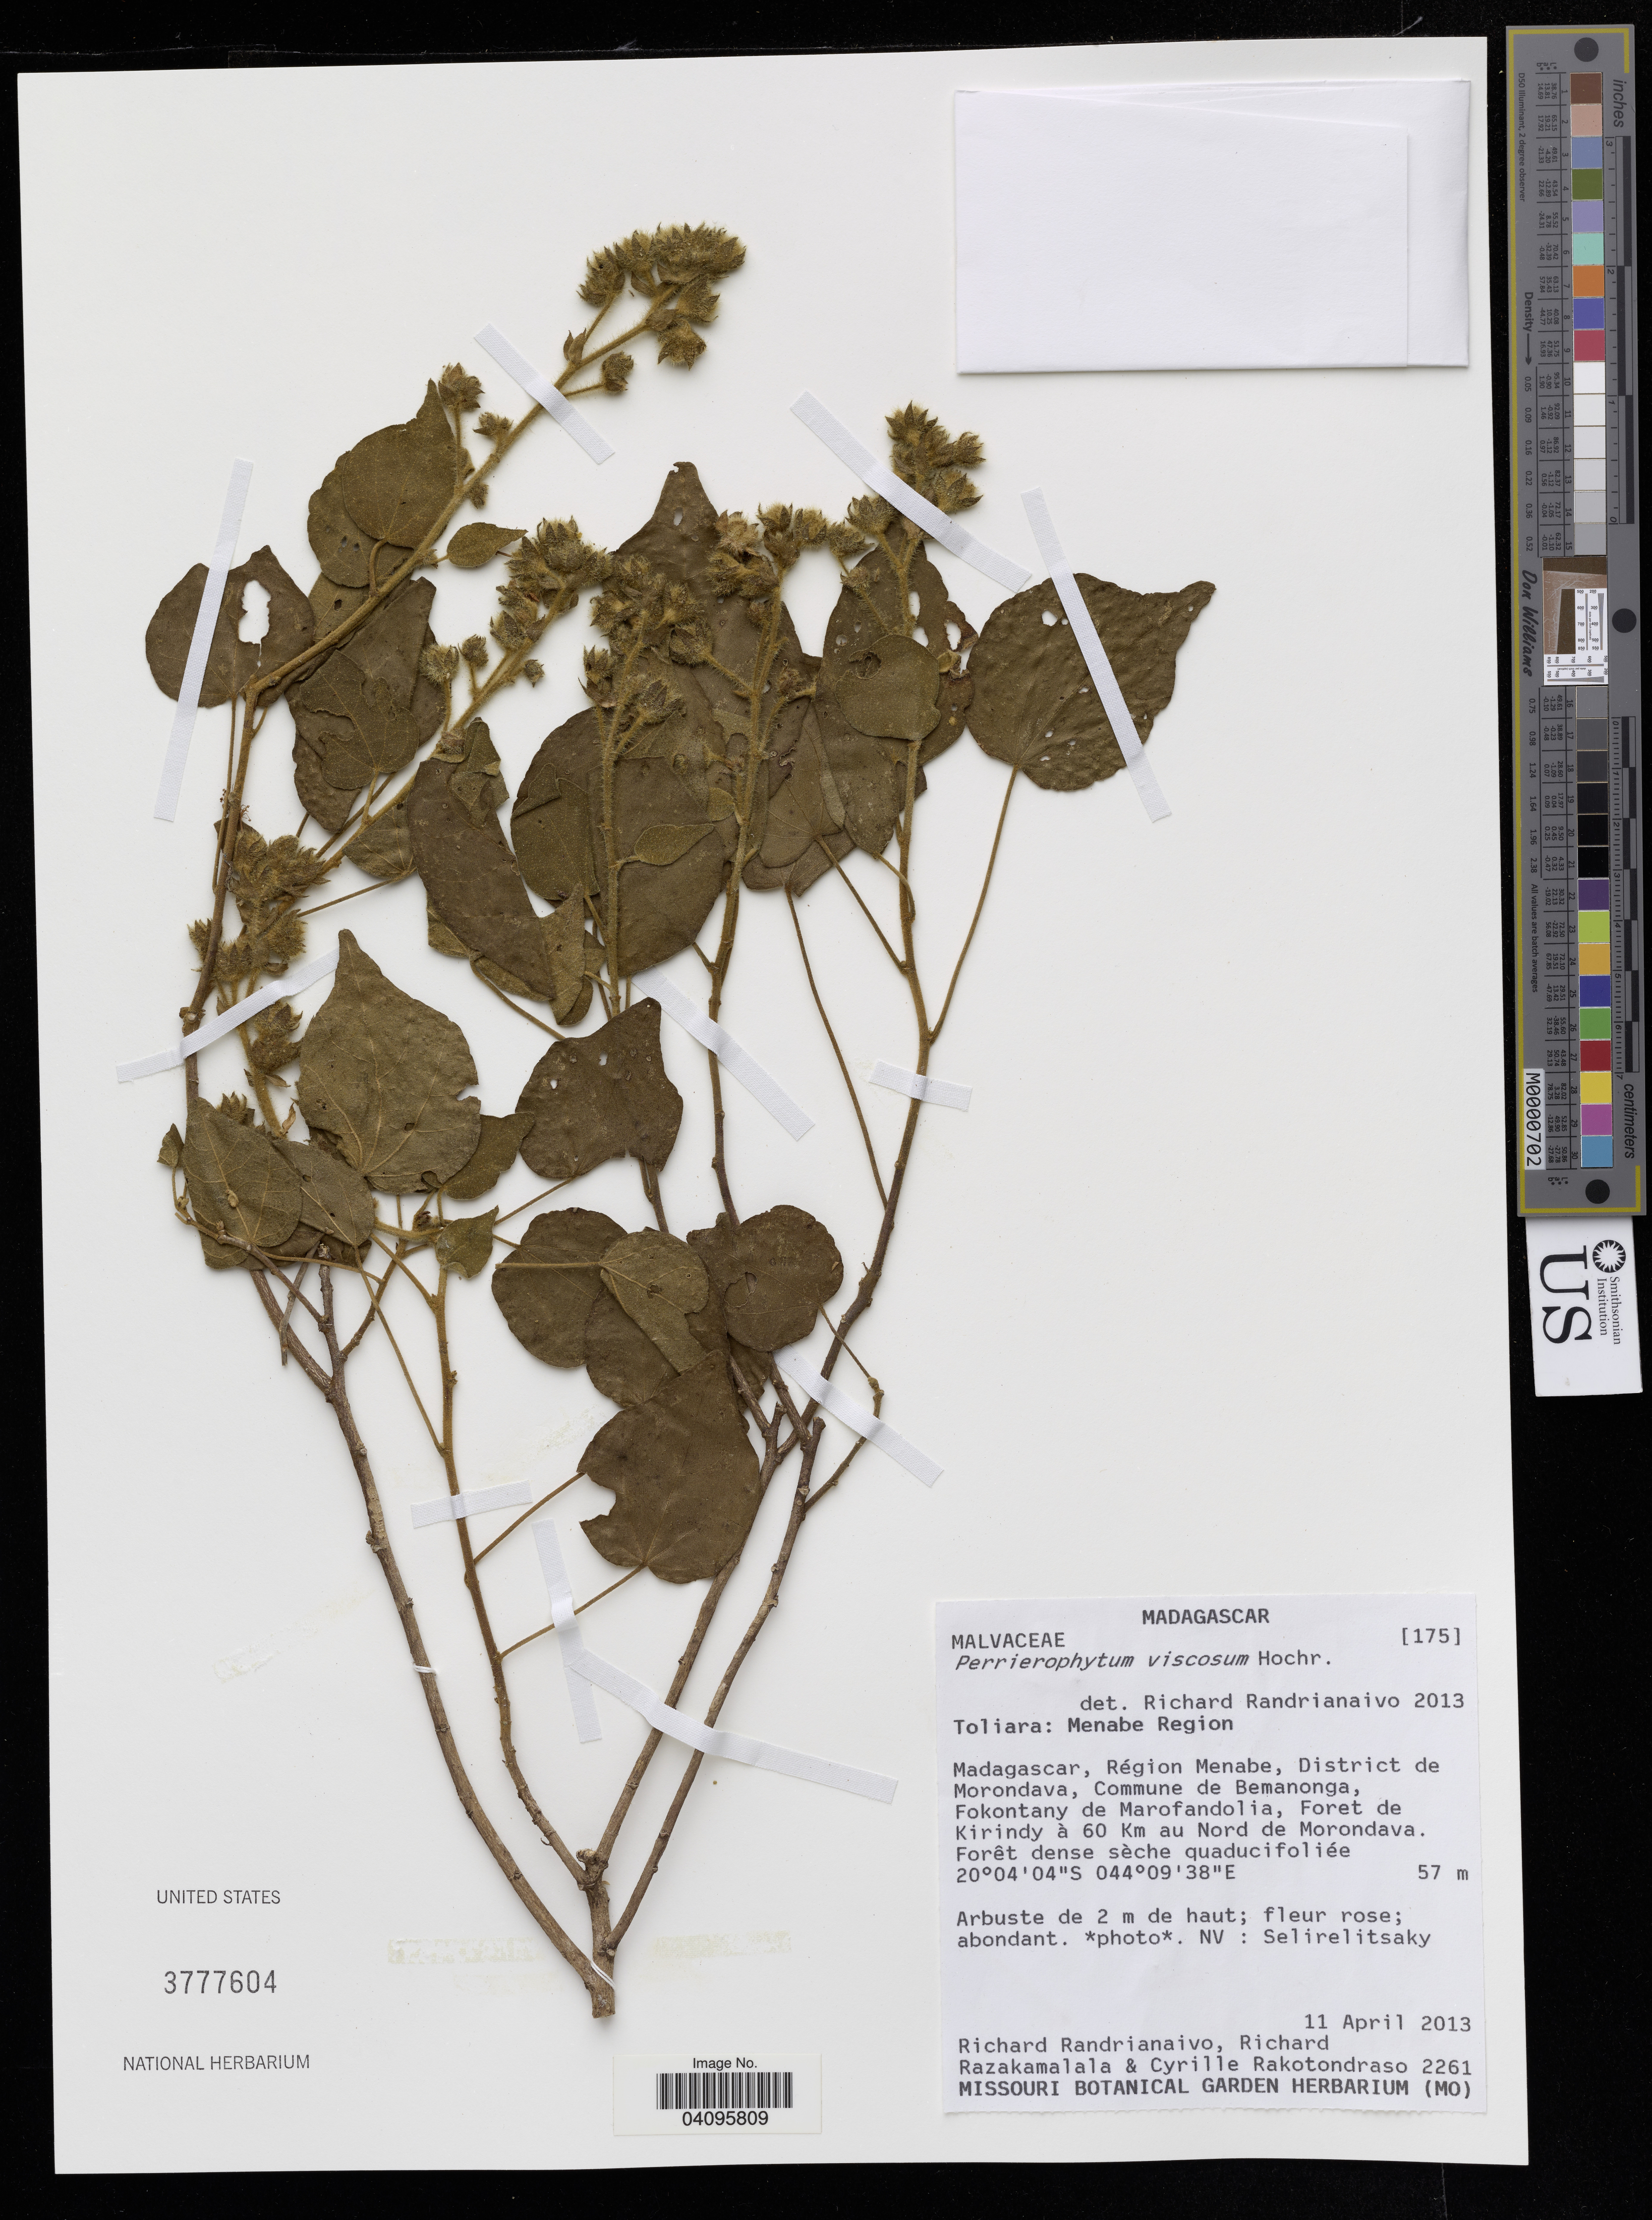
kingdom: Plantae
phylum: Tracheophyta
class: Magnoliopsida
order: Malvales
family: Malvaceae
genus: Perrierophytum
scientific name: Perrierophytum viscosum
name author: Hochr.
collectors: R. Randrianaivo, R. Razakamalala & C. Rakotondraso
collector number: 2261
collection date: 2013-04-11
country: Madagascar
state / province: Menabe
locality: Madagascar, Région Menabe, District de Morondava, Commune de Bemanonga, Fokontany de Marofandolia, Forest de Kirindy à 60 Km au Nord de Morondava.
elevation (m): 57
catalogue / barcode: US 3777604